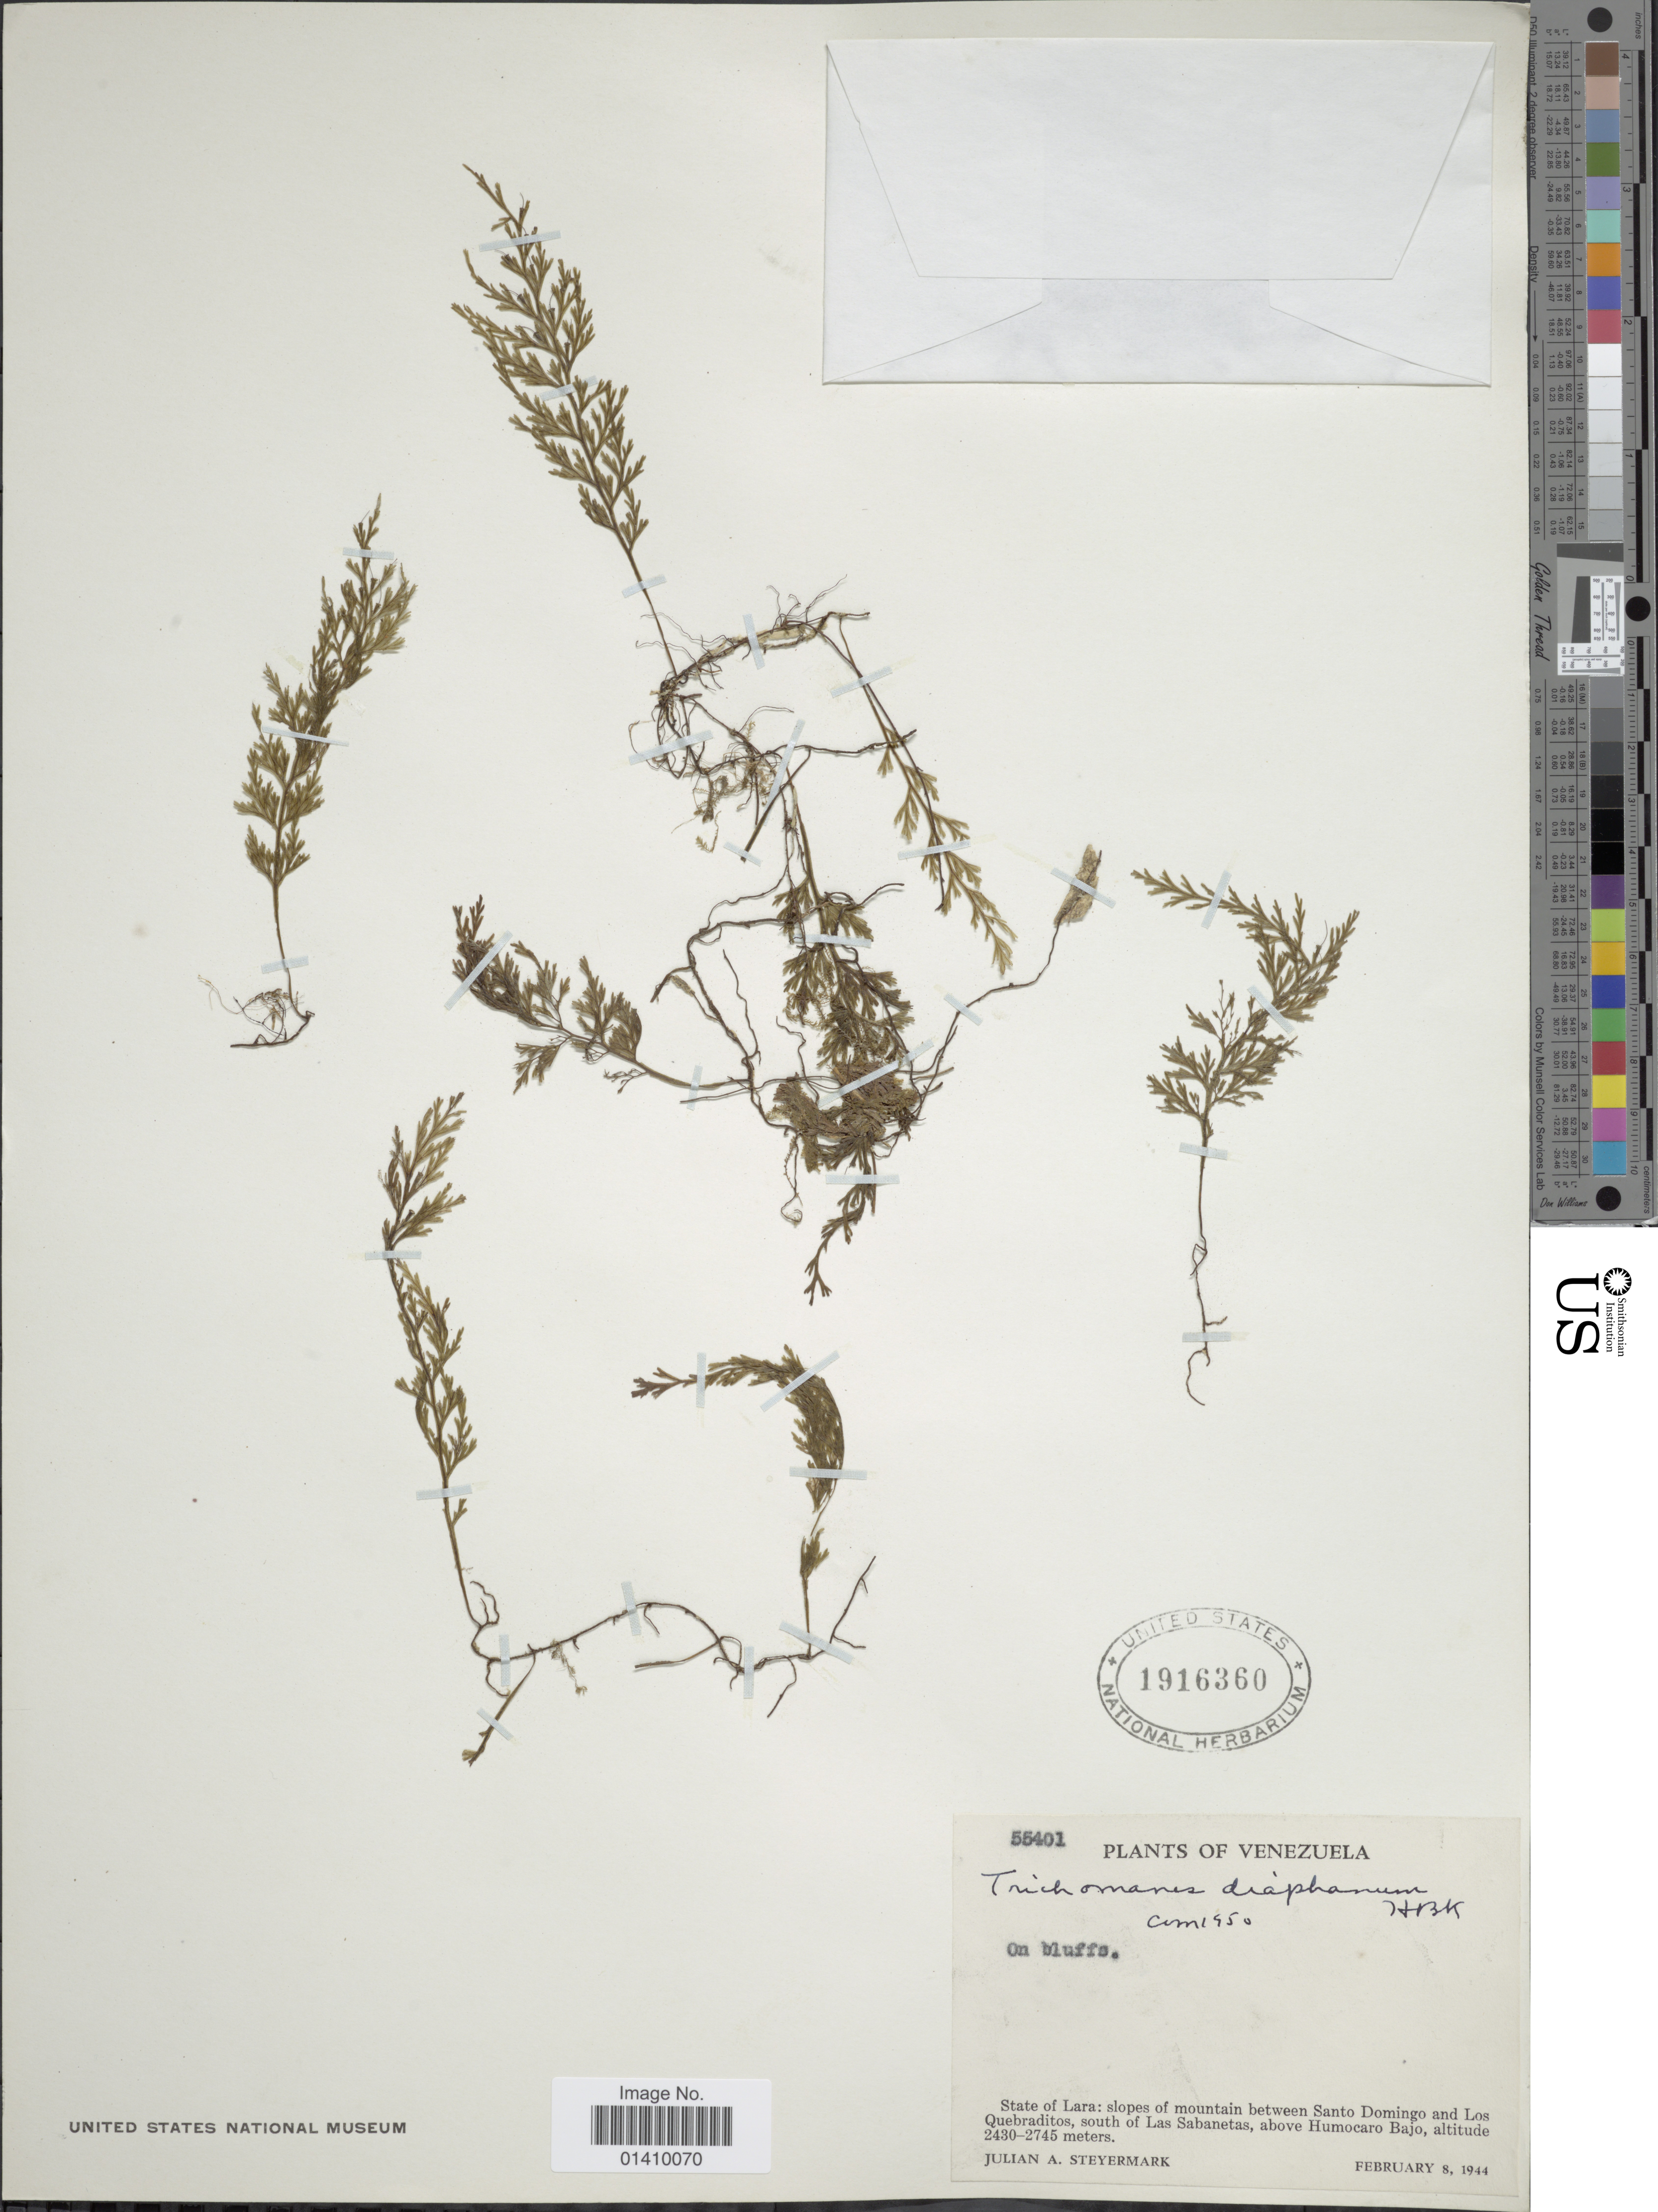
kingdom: Plantae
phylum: Tracheophyta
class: Polypodiopsida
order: Hymenophyllales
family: Hymenophyllaceae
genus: Polyphlebium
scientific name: Polyphlebium diaphanum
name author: (Kunth) Ebihara & Dubuisson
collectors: J. Steyermark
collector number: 55401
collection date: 1944-02-08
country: Venezuela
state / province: Lara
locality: State of Lara slopes of mountain between Santo Domingo and Los Quebraditos south of Las Sabanetas above Humocaro Bajo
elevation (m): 2430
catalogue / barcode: US 1916360